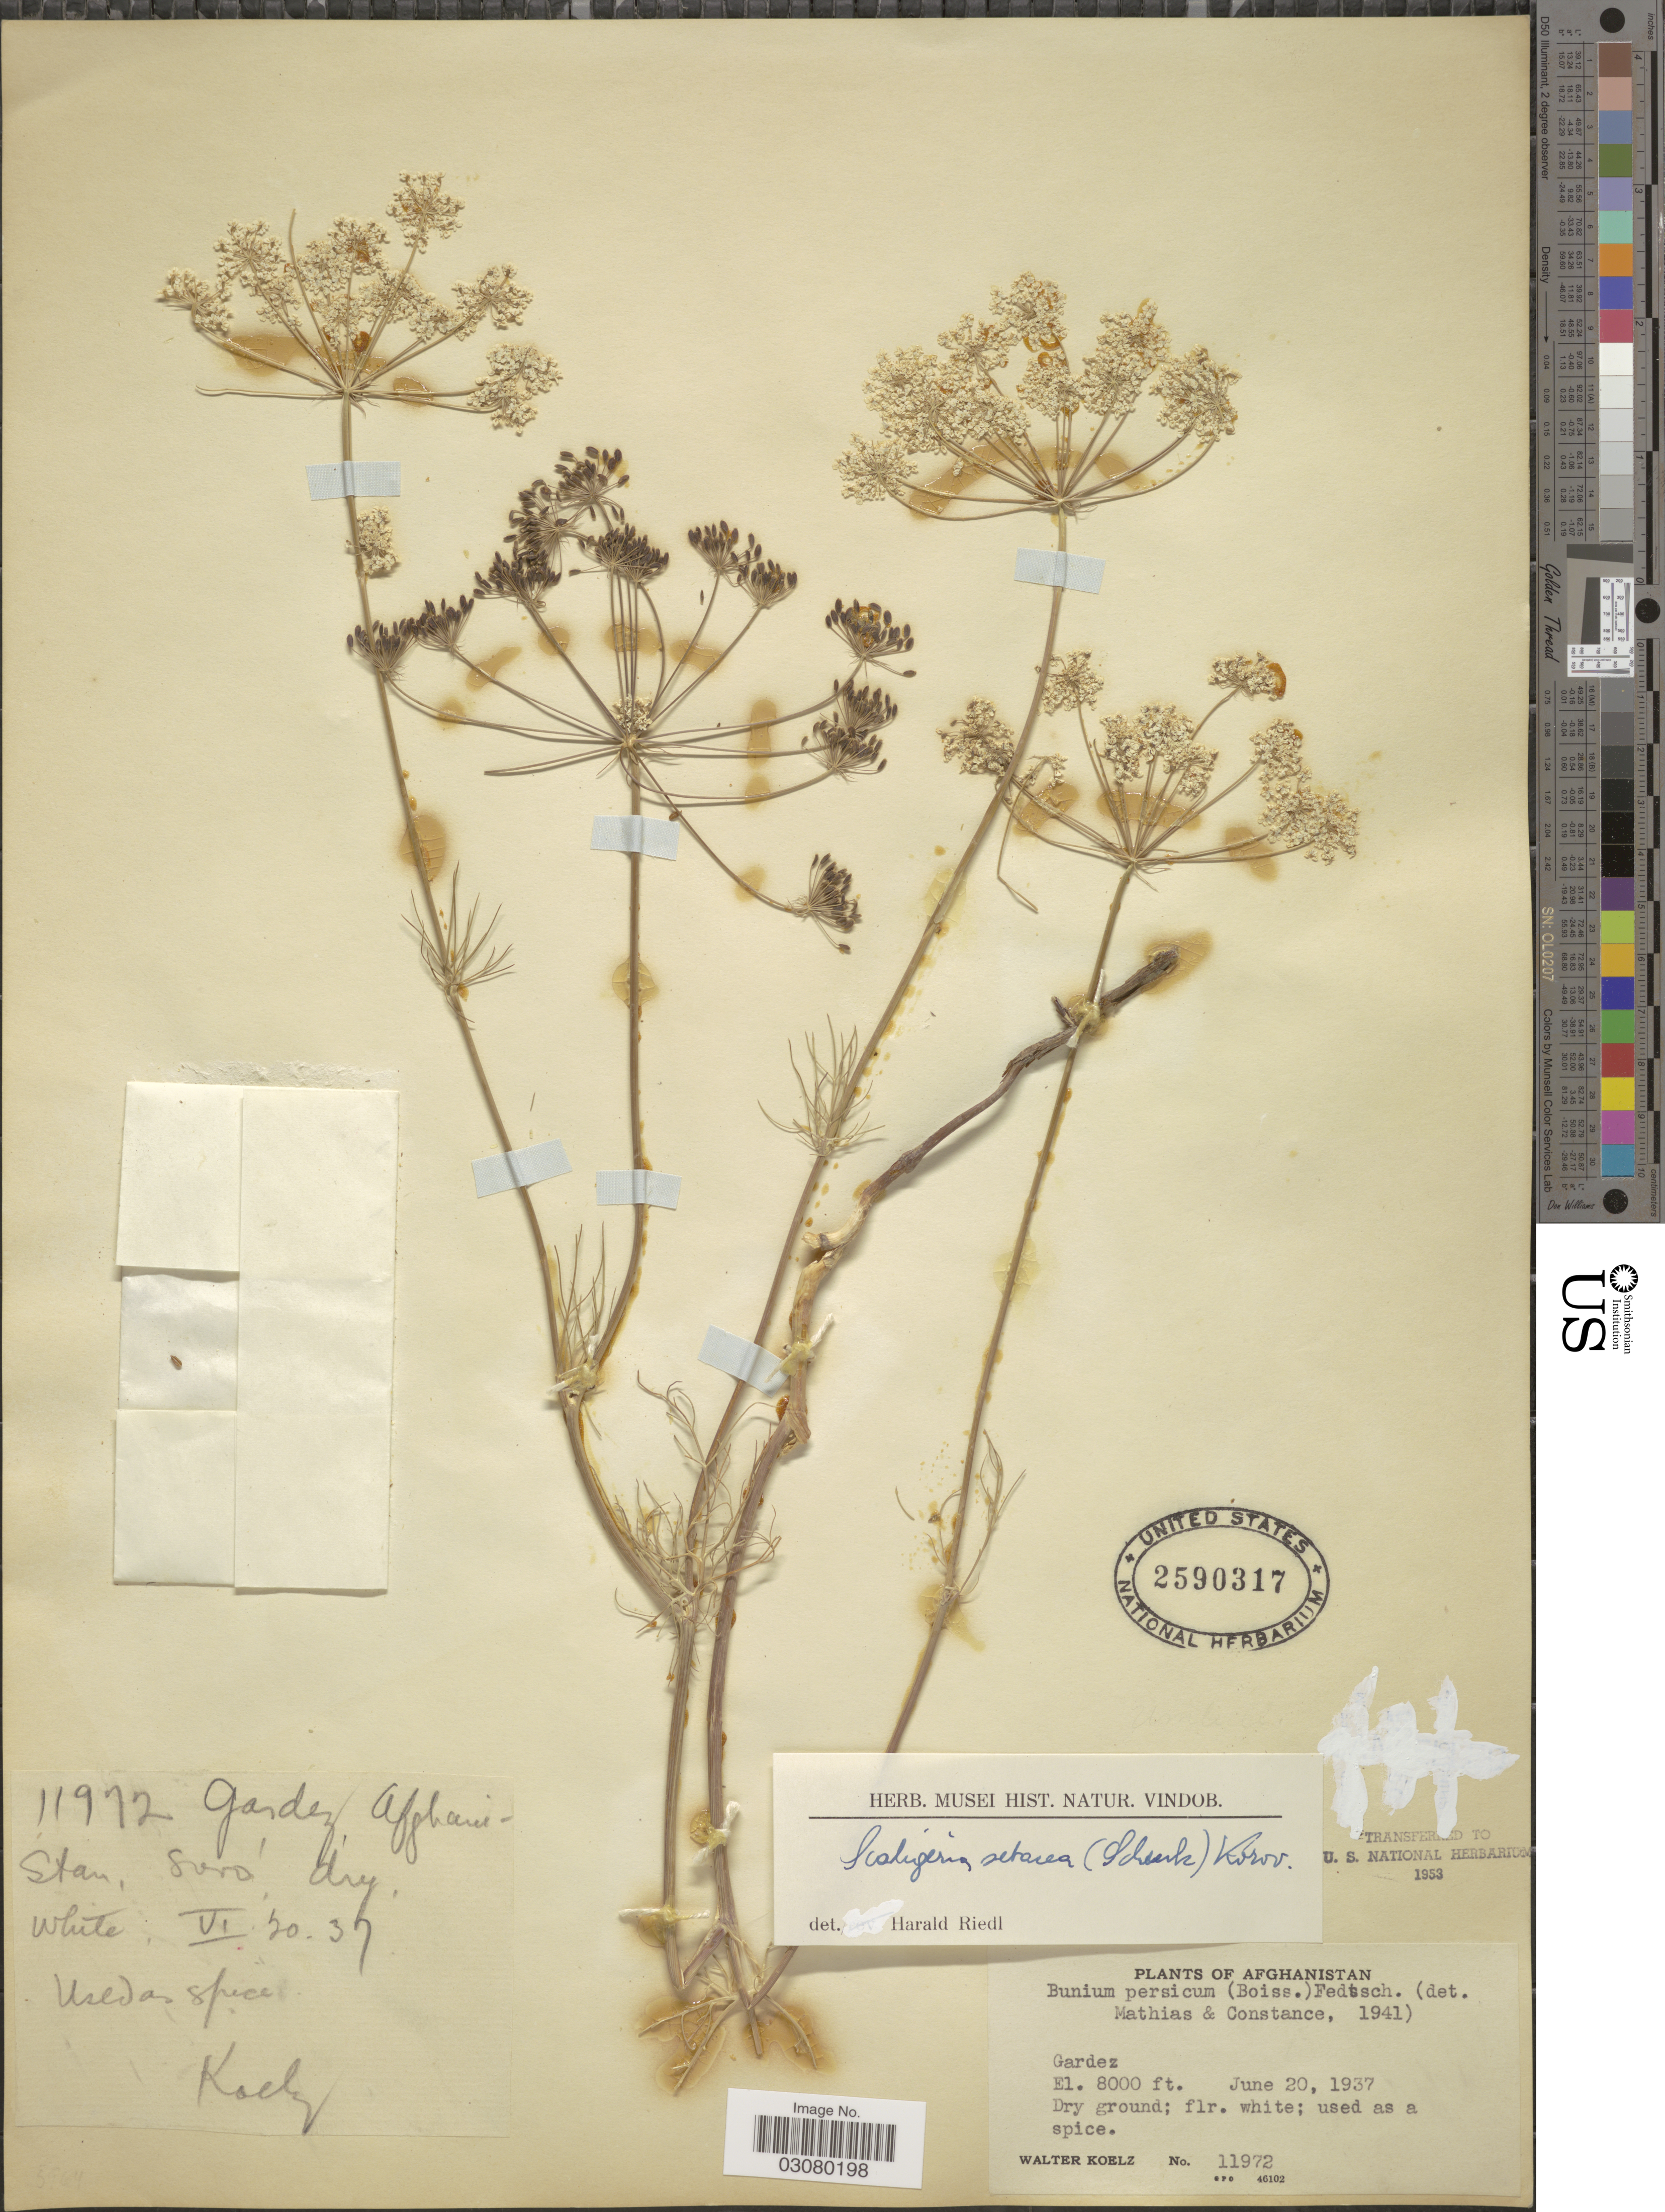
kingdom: Plantae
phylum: Tracheophyta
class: Magnoliopsida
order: Apiales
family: Apiaceae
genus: Scaligeria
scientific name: Scaligeria setacea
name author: (Schrenk ex Fisch. & C.A. Mey.) Korovin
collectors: W. N. Koelz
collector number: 11972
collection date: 1937-06-20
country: Afghanistan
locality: Gardez.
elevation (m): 2438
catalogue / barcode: US 2590317